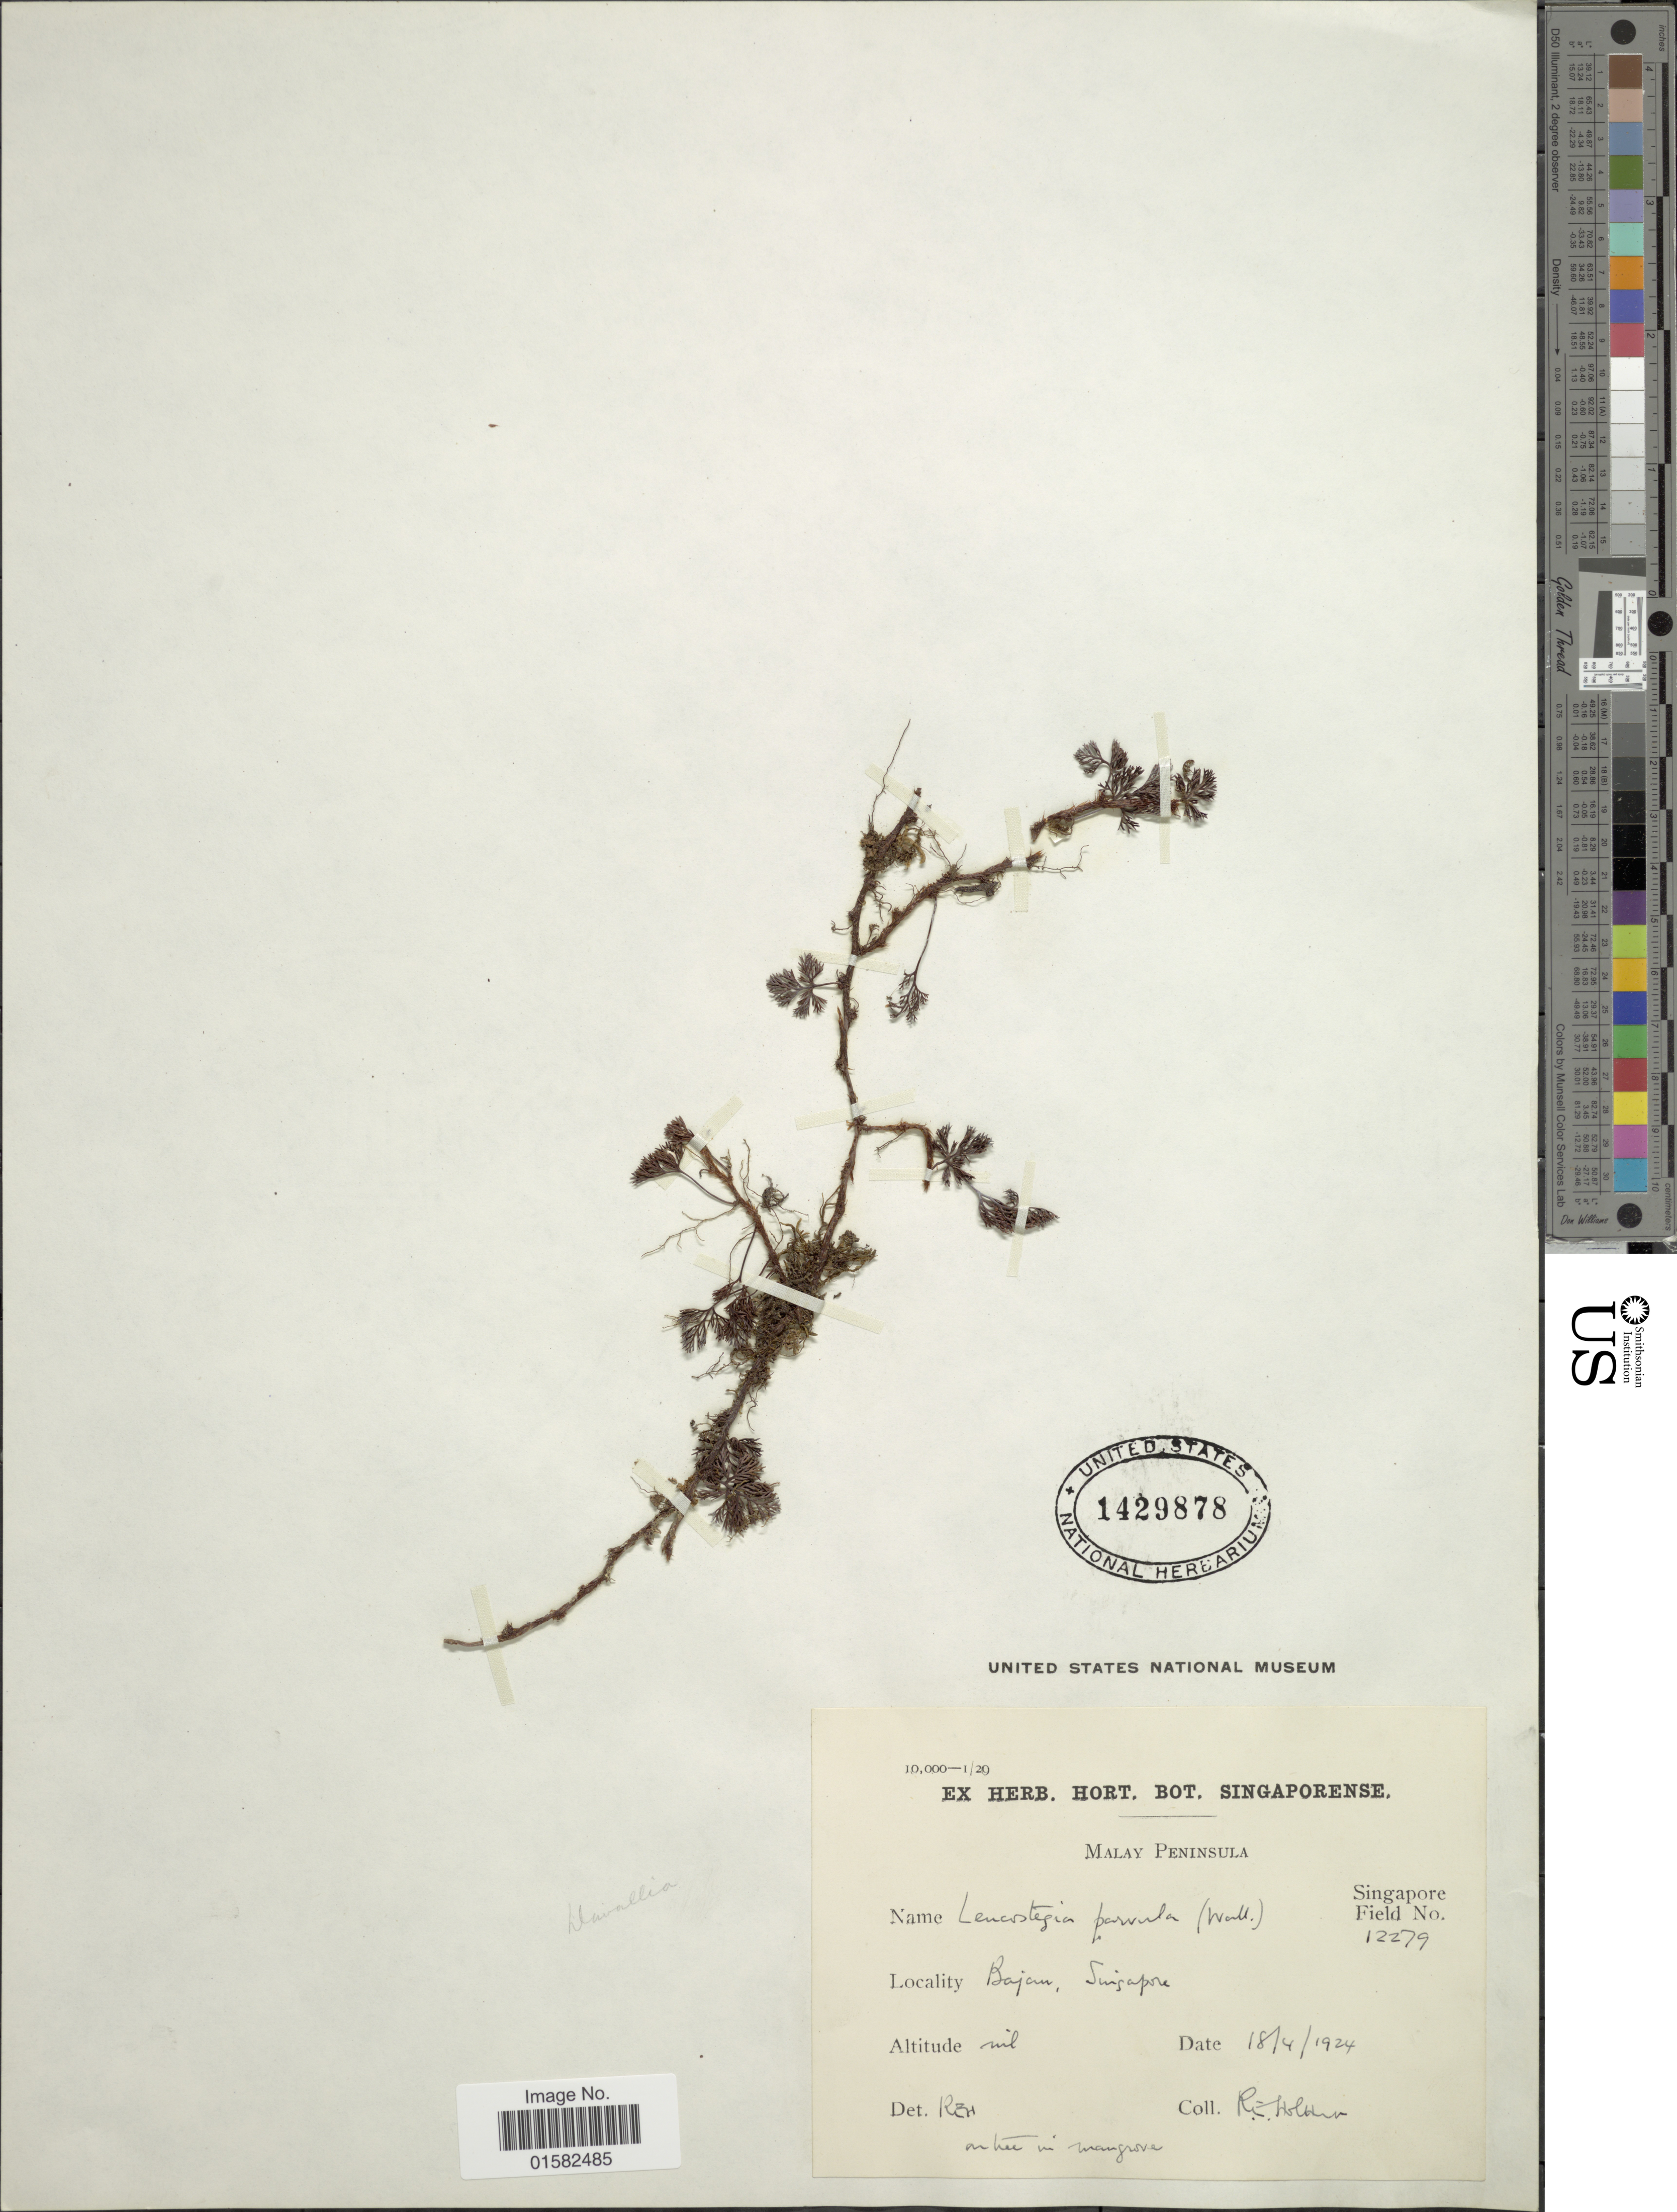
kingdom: Plantae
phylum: Tracheophyta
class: Polypodiopsida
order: Polypodiales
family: Davalliaceae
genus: Humata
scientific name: Humata parvula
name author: (Wall. ex Hook. & Grev.) Mett.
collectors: R. E. Holttum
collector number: Singapore Field 12279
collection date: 1924-04-18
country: Singapore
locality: Malay Peninsula, Bajan, Singapore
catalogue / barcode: US 1429878